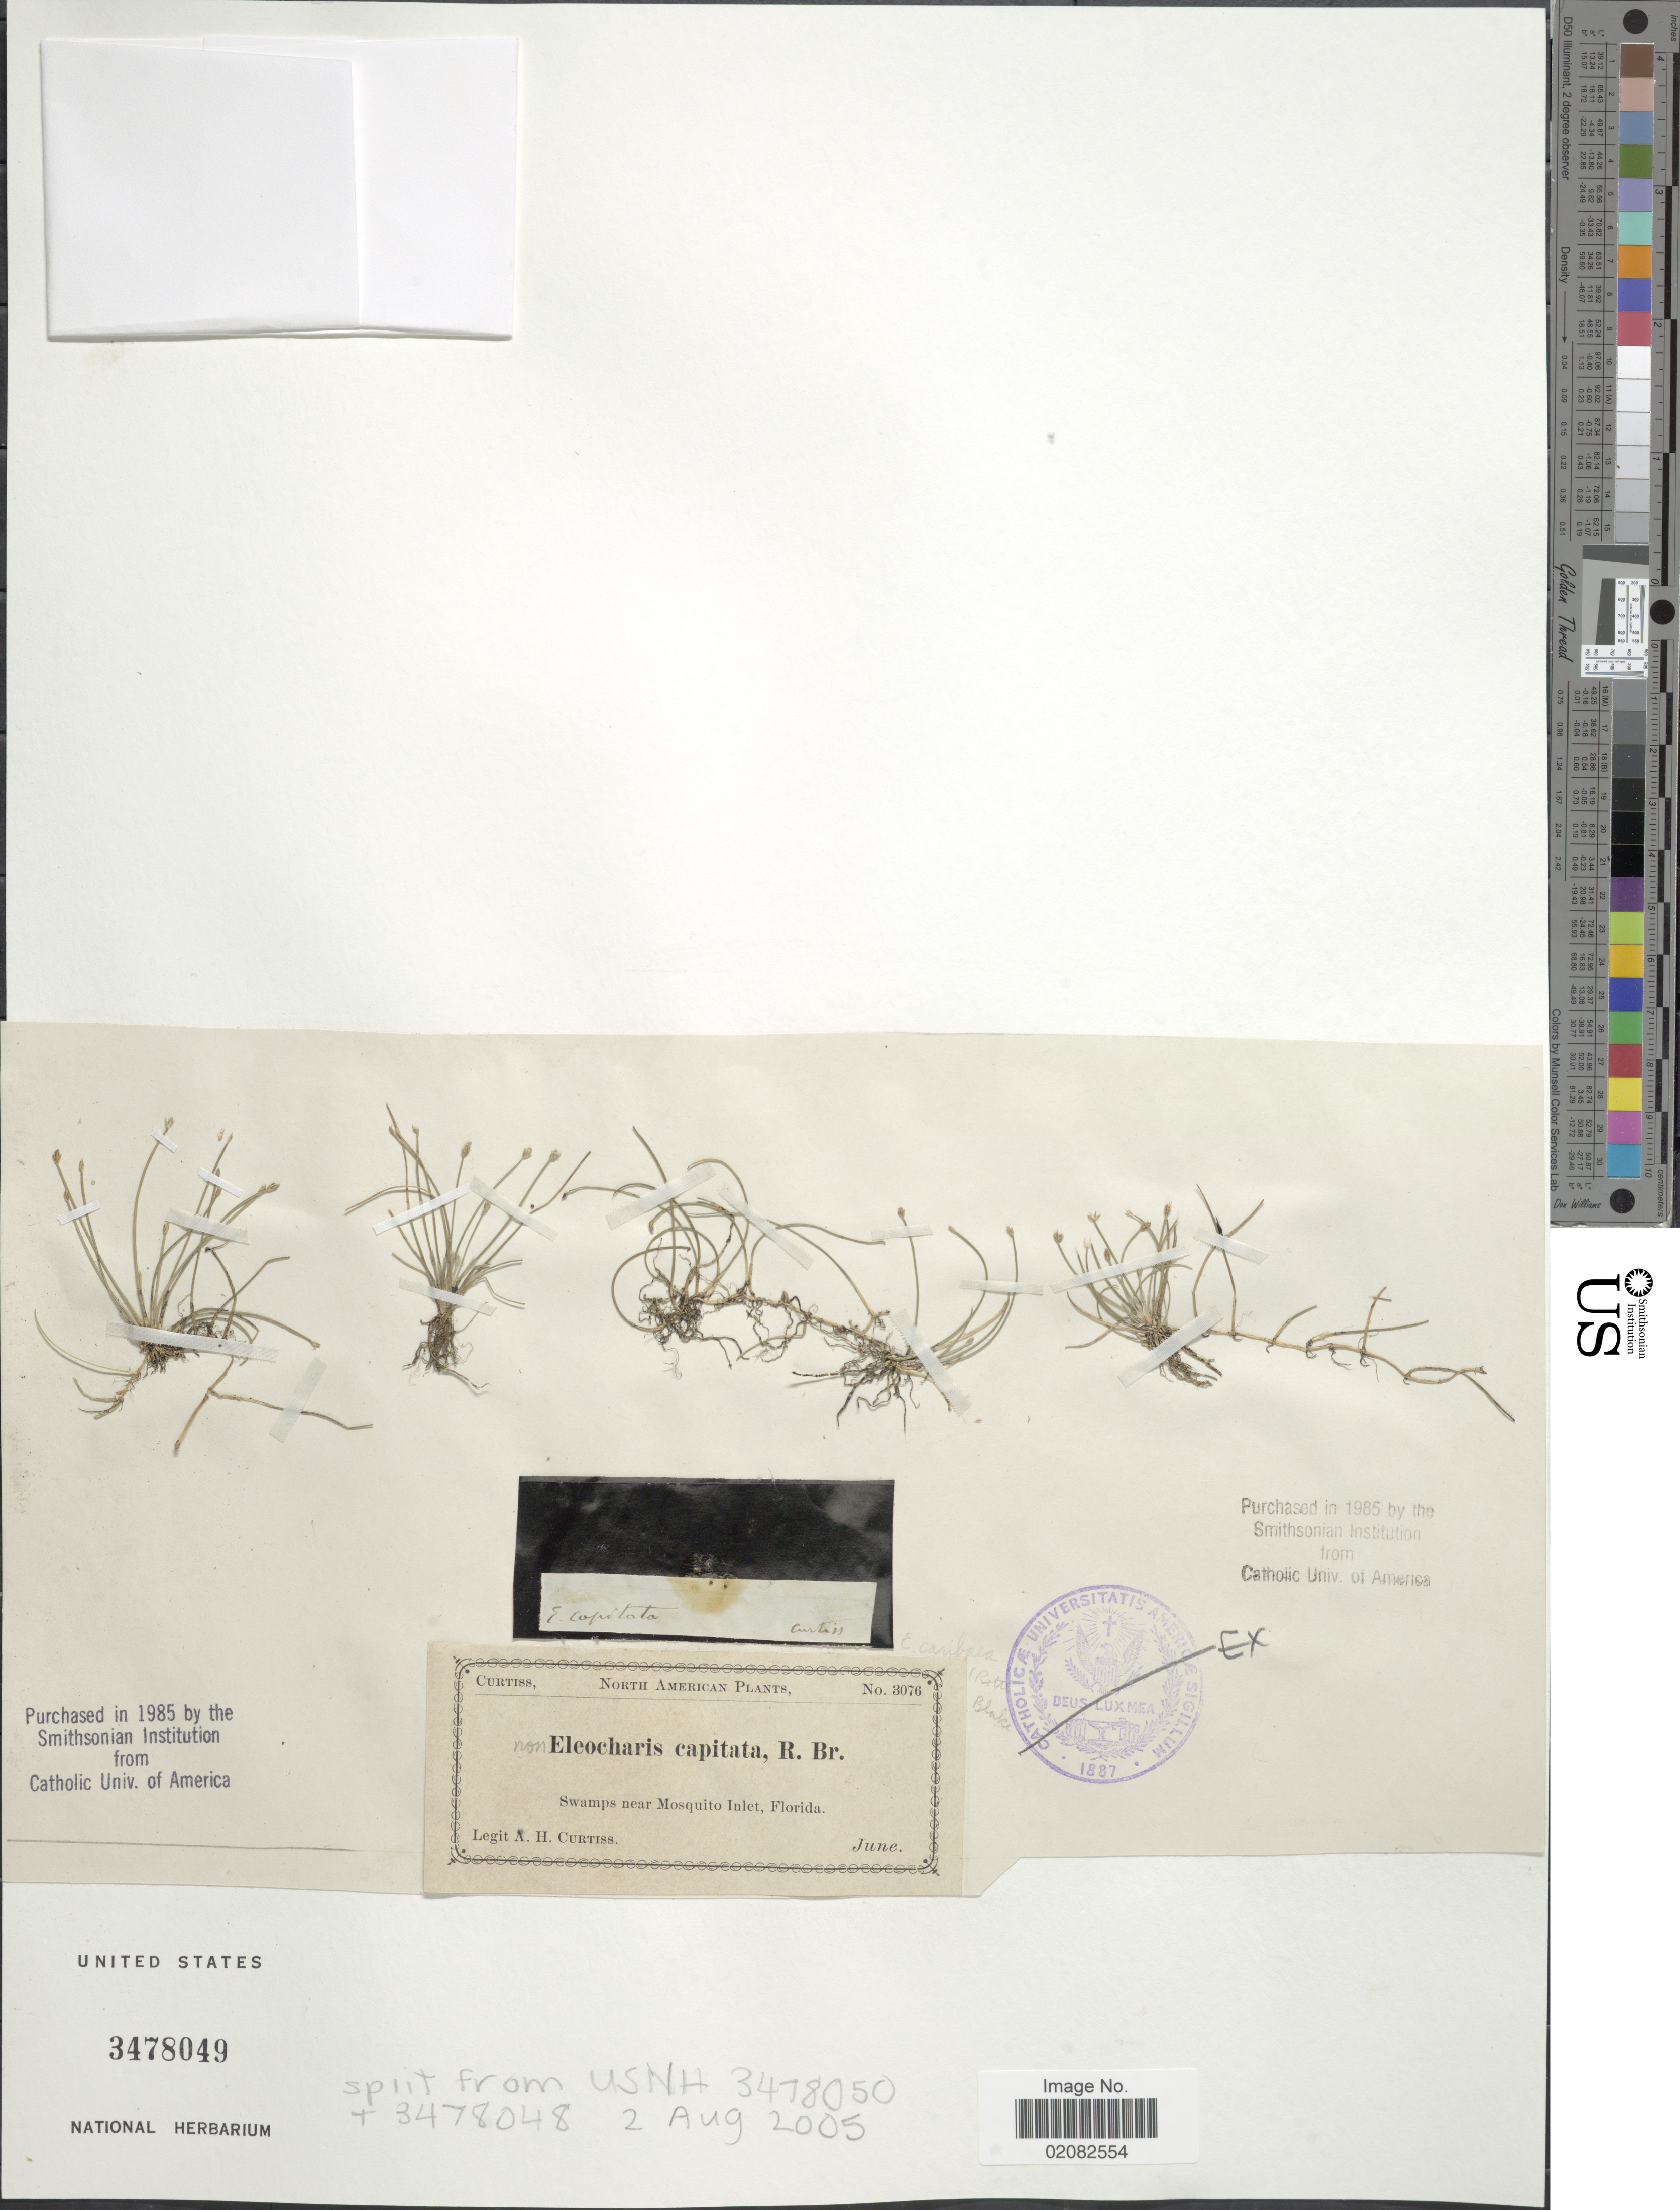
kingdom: Plantae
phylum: Tracheophyta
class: Liliopsida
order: Poales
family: Cyperaceae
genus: Eleocharis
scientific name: Eleocharis flavescens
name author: (Poir.) Urb.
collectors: A. H. Curtiss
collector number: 3076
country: United States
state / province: Florida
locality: Swamps near Mosquito Inlet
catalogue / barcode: US 3478049